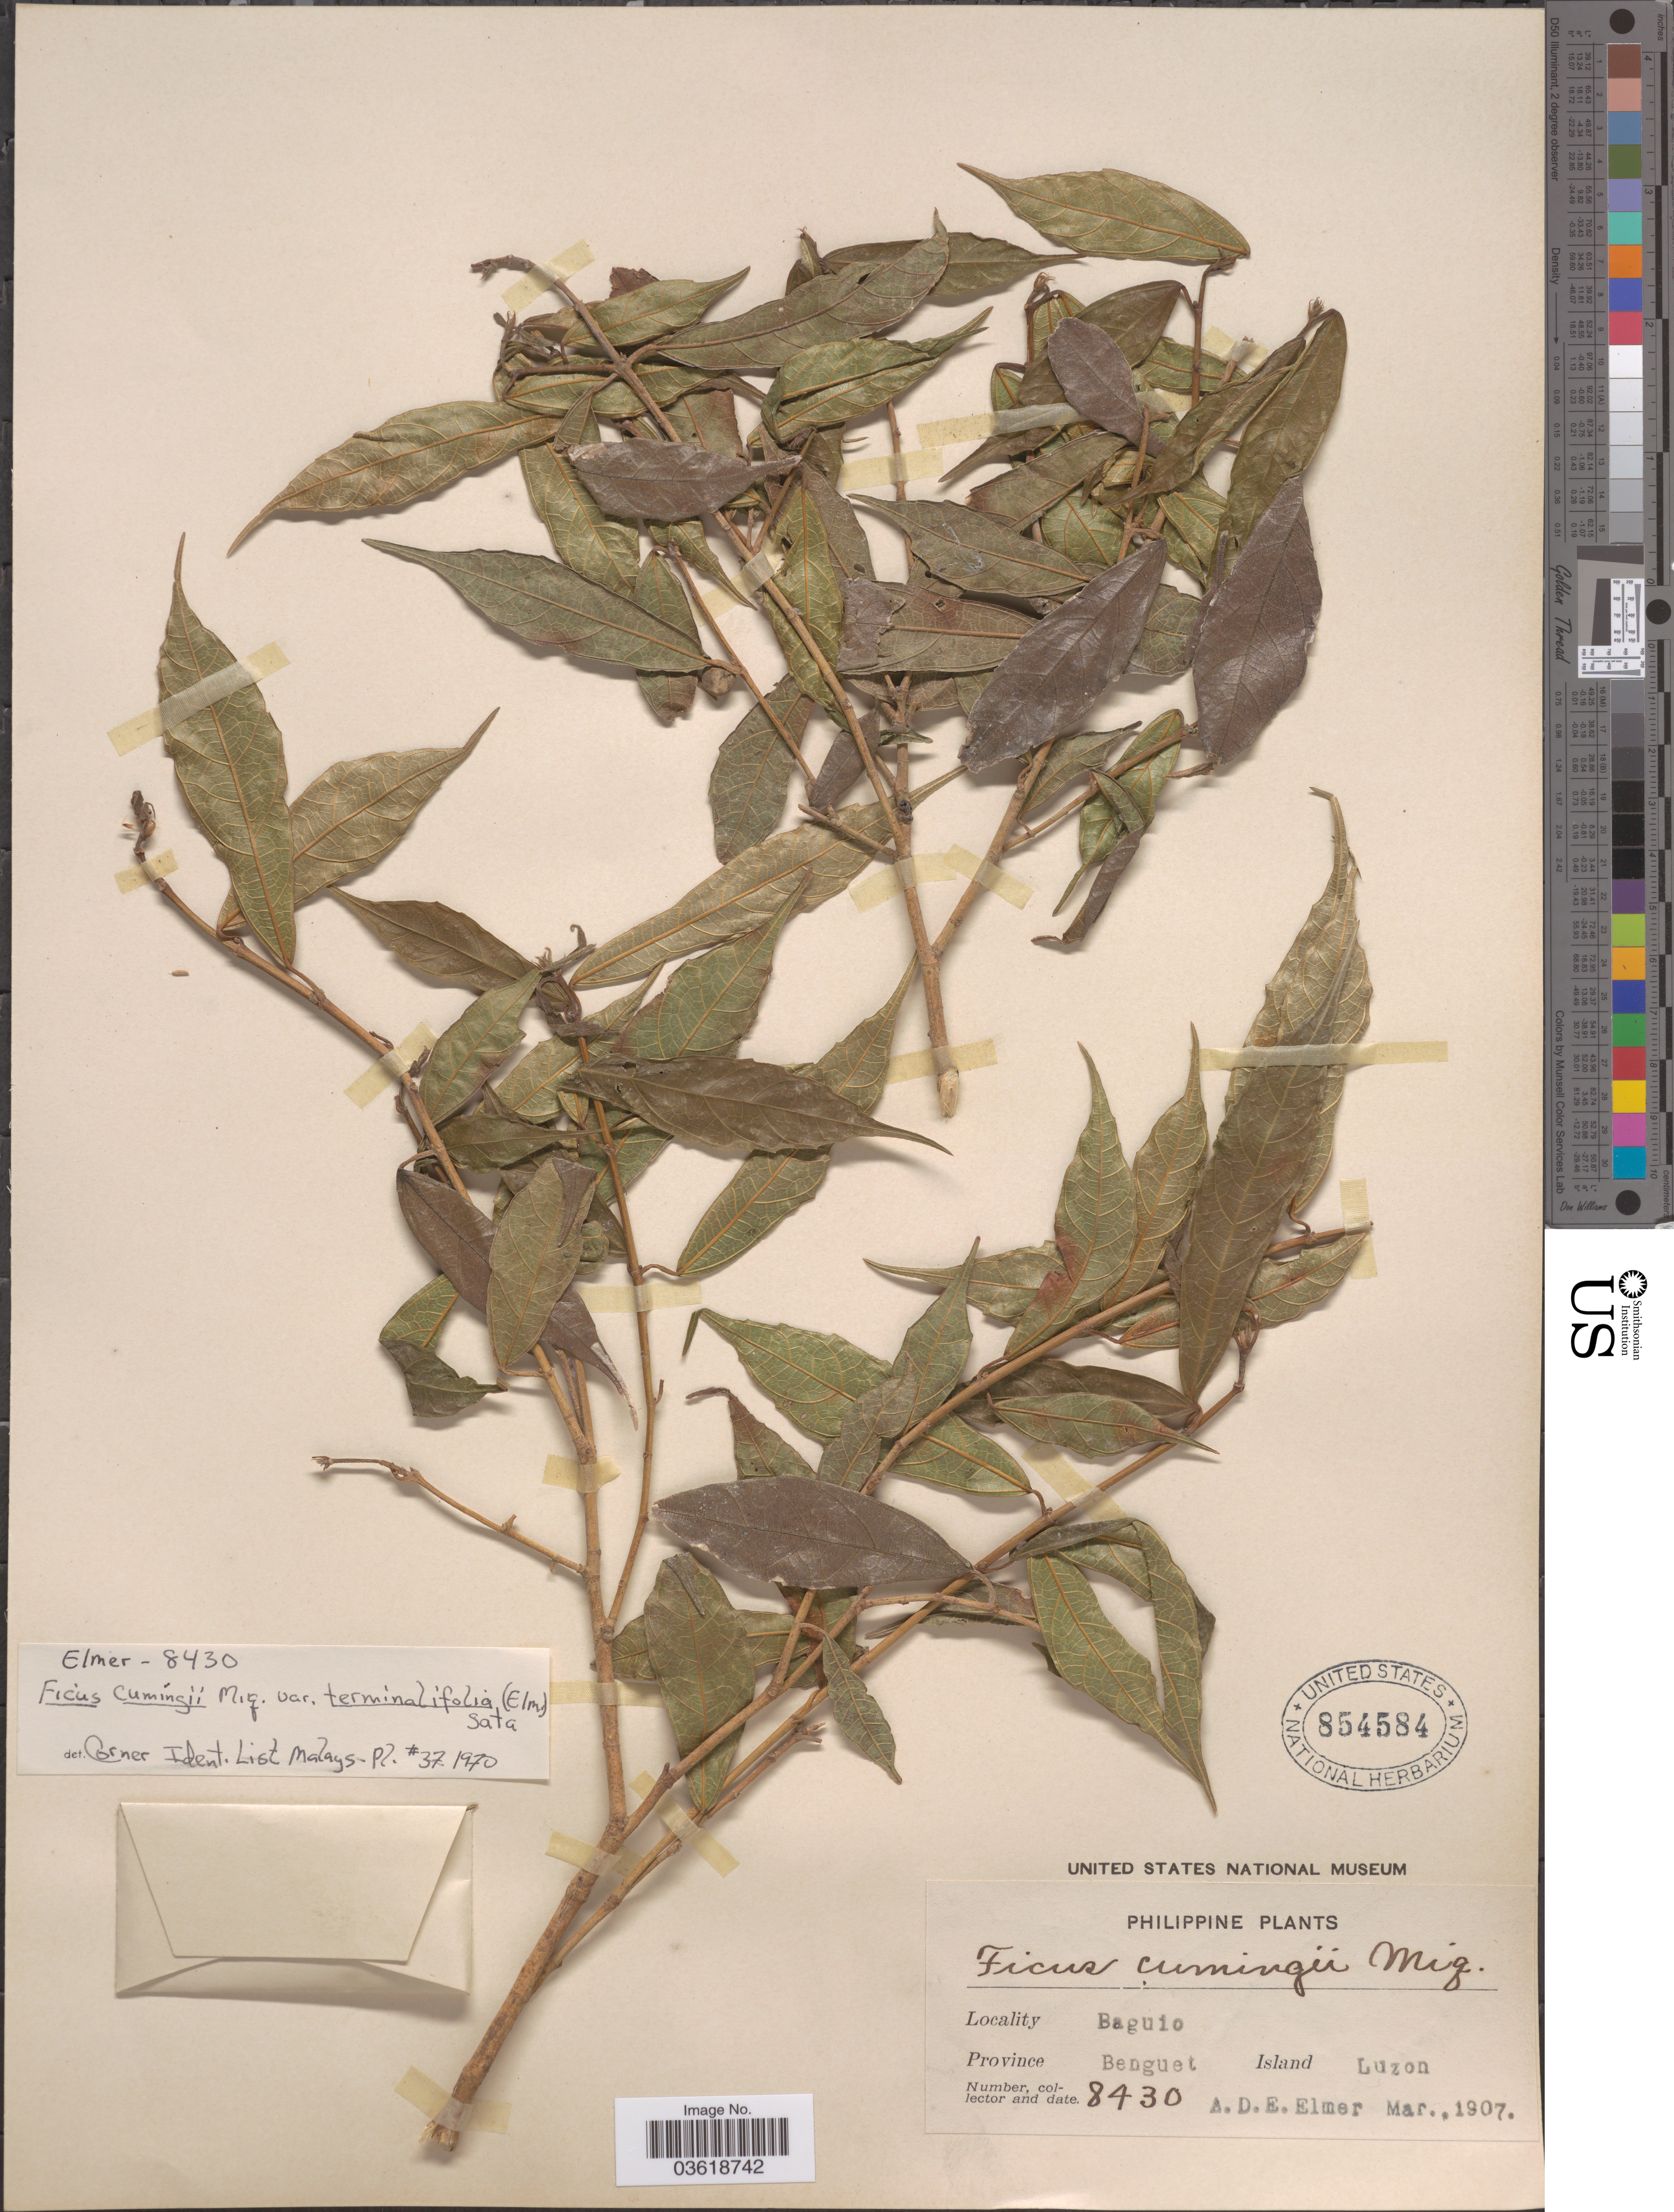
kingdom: Plantae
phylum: Tracheophyta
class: Magnoliopsida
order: Rosales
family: Moraceae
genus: Ficus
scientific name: Ficus terminalifolia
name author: Elmer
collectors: A. D. E. Elmer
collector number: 8430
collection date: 1907-03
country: Philippines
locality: Baguio. Province Benguet. Island Luzon.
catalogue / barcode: US 854584